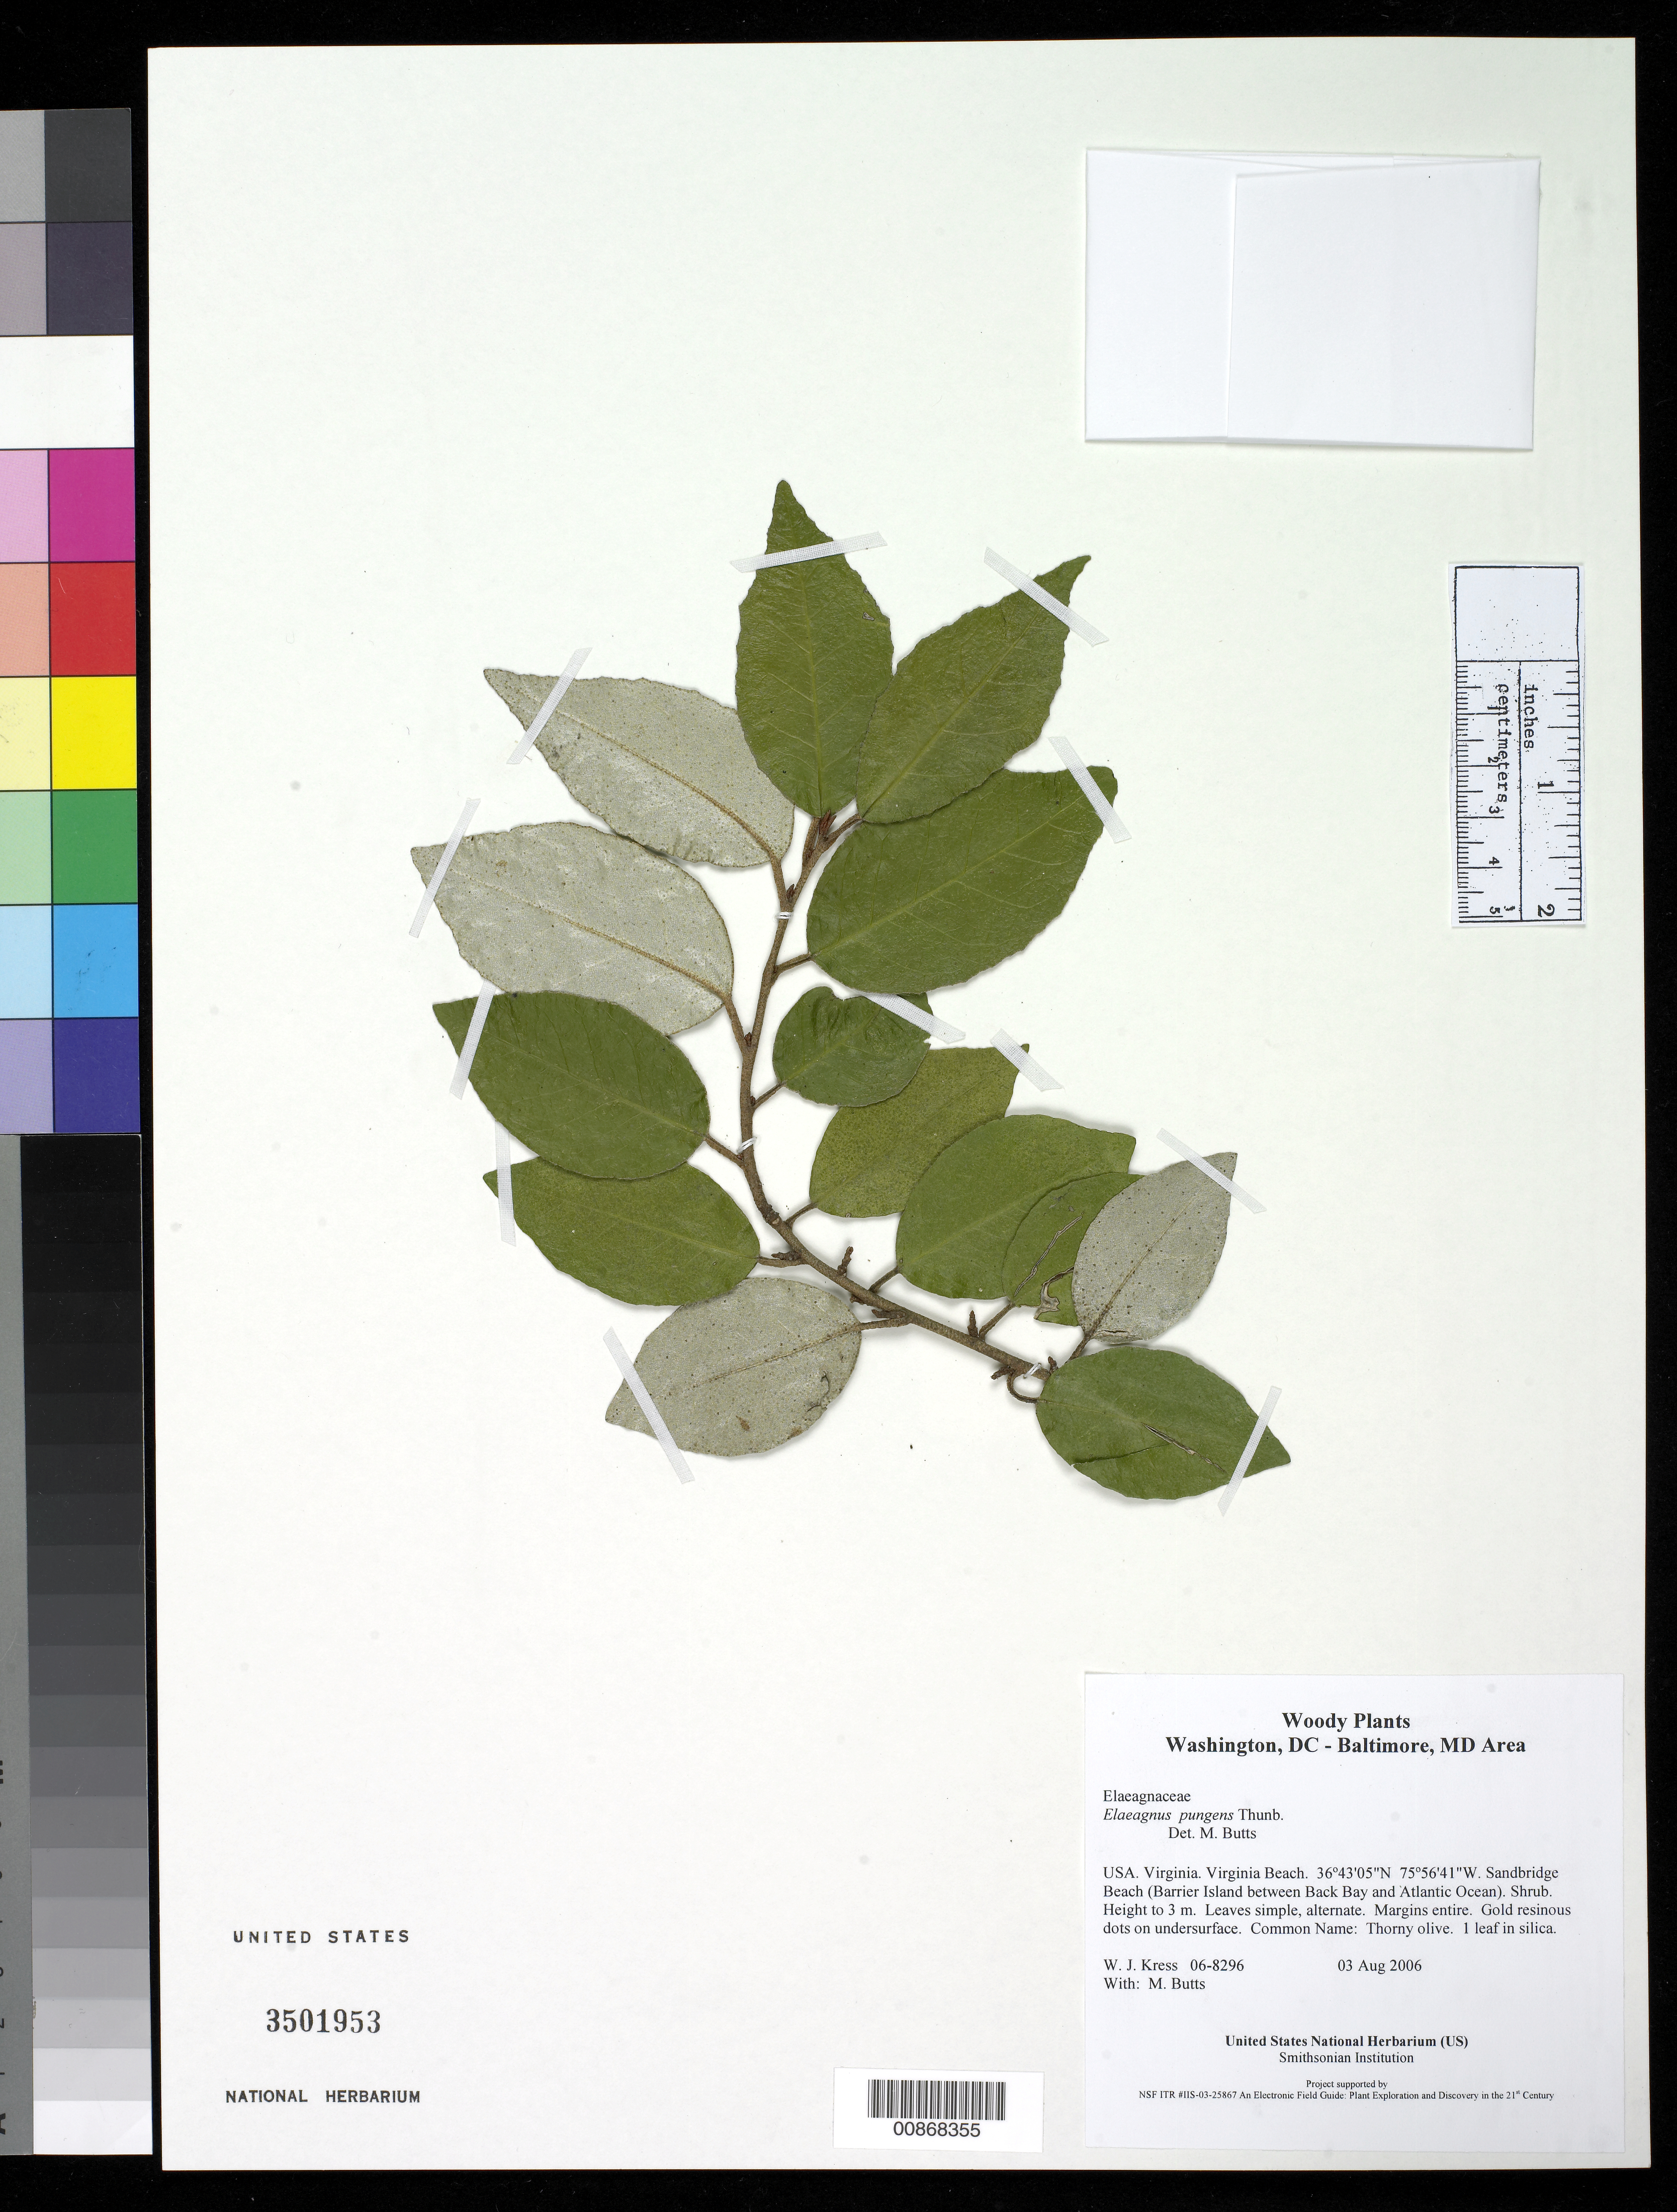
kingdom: Plantae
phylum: Tracheophyta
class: Magnoliopsida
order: Rosales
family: Elaeagnaceae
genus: Elaeagnus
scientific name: Elaeagnus pungens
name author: Thunb.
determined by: Butts, M. B.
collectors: W. J. Kress & M. B. Butts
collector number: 06-8296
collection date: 2006-08-03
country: United States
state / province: Virginia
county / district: City of Virginia Beach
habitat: Sandbridge Beach (Barrier Island between Back Bay and Atlantic Ocean).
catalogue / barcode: US 3501953